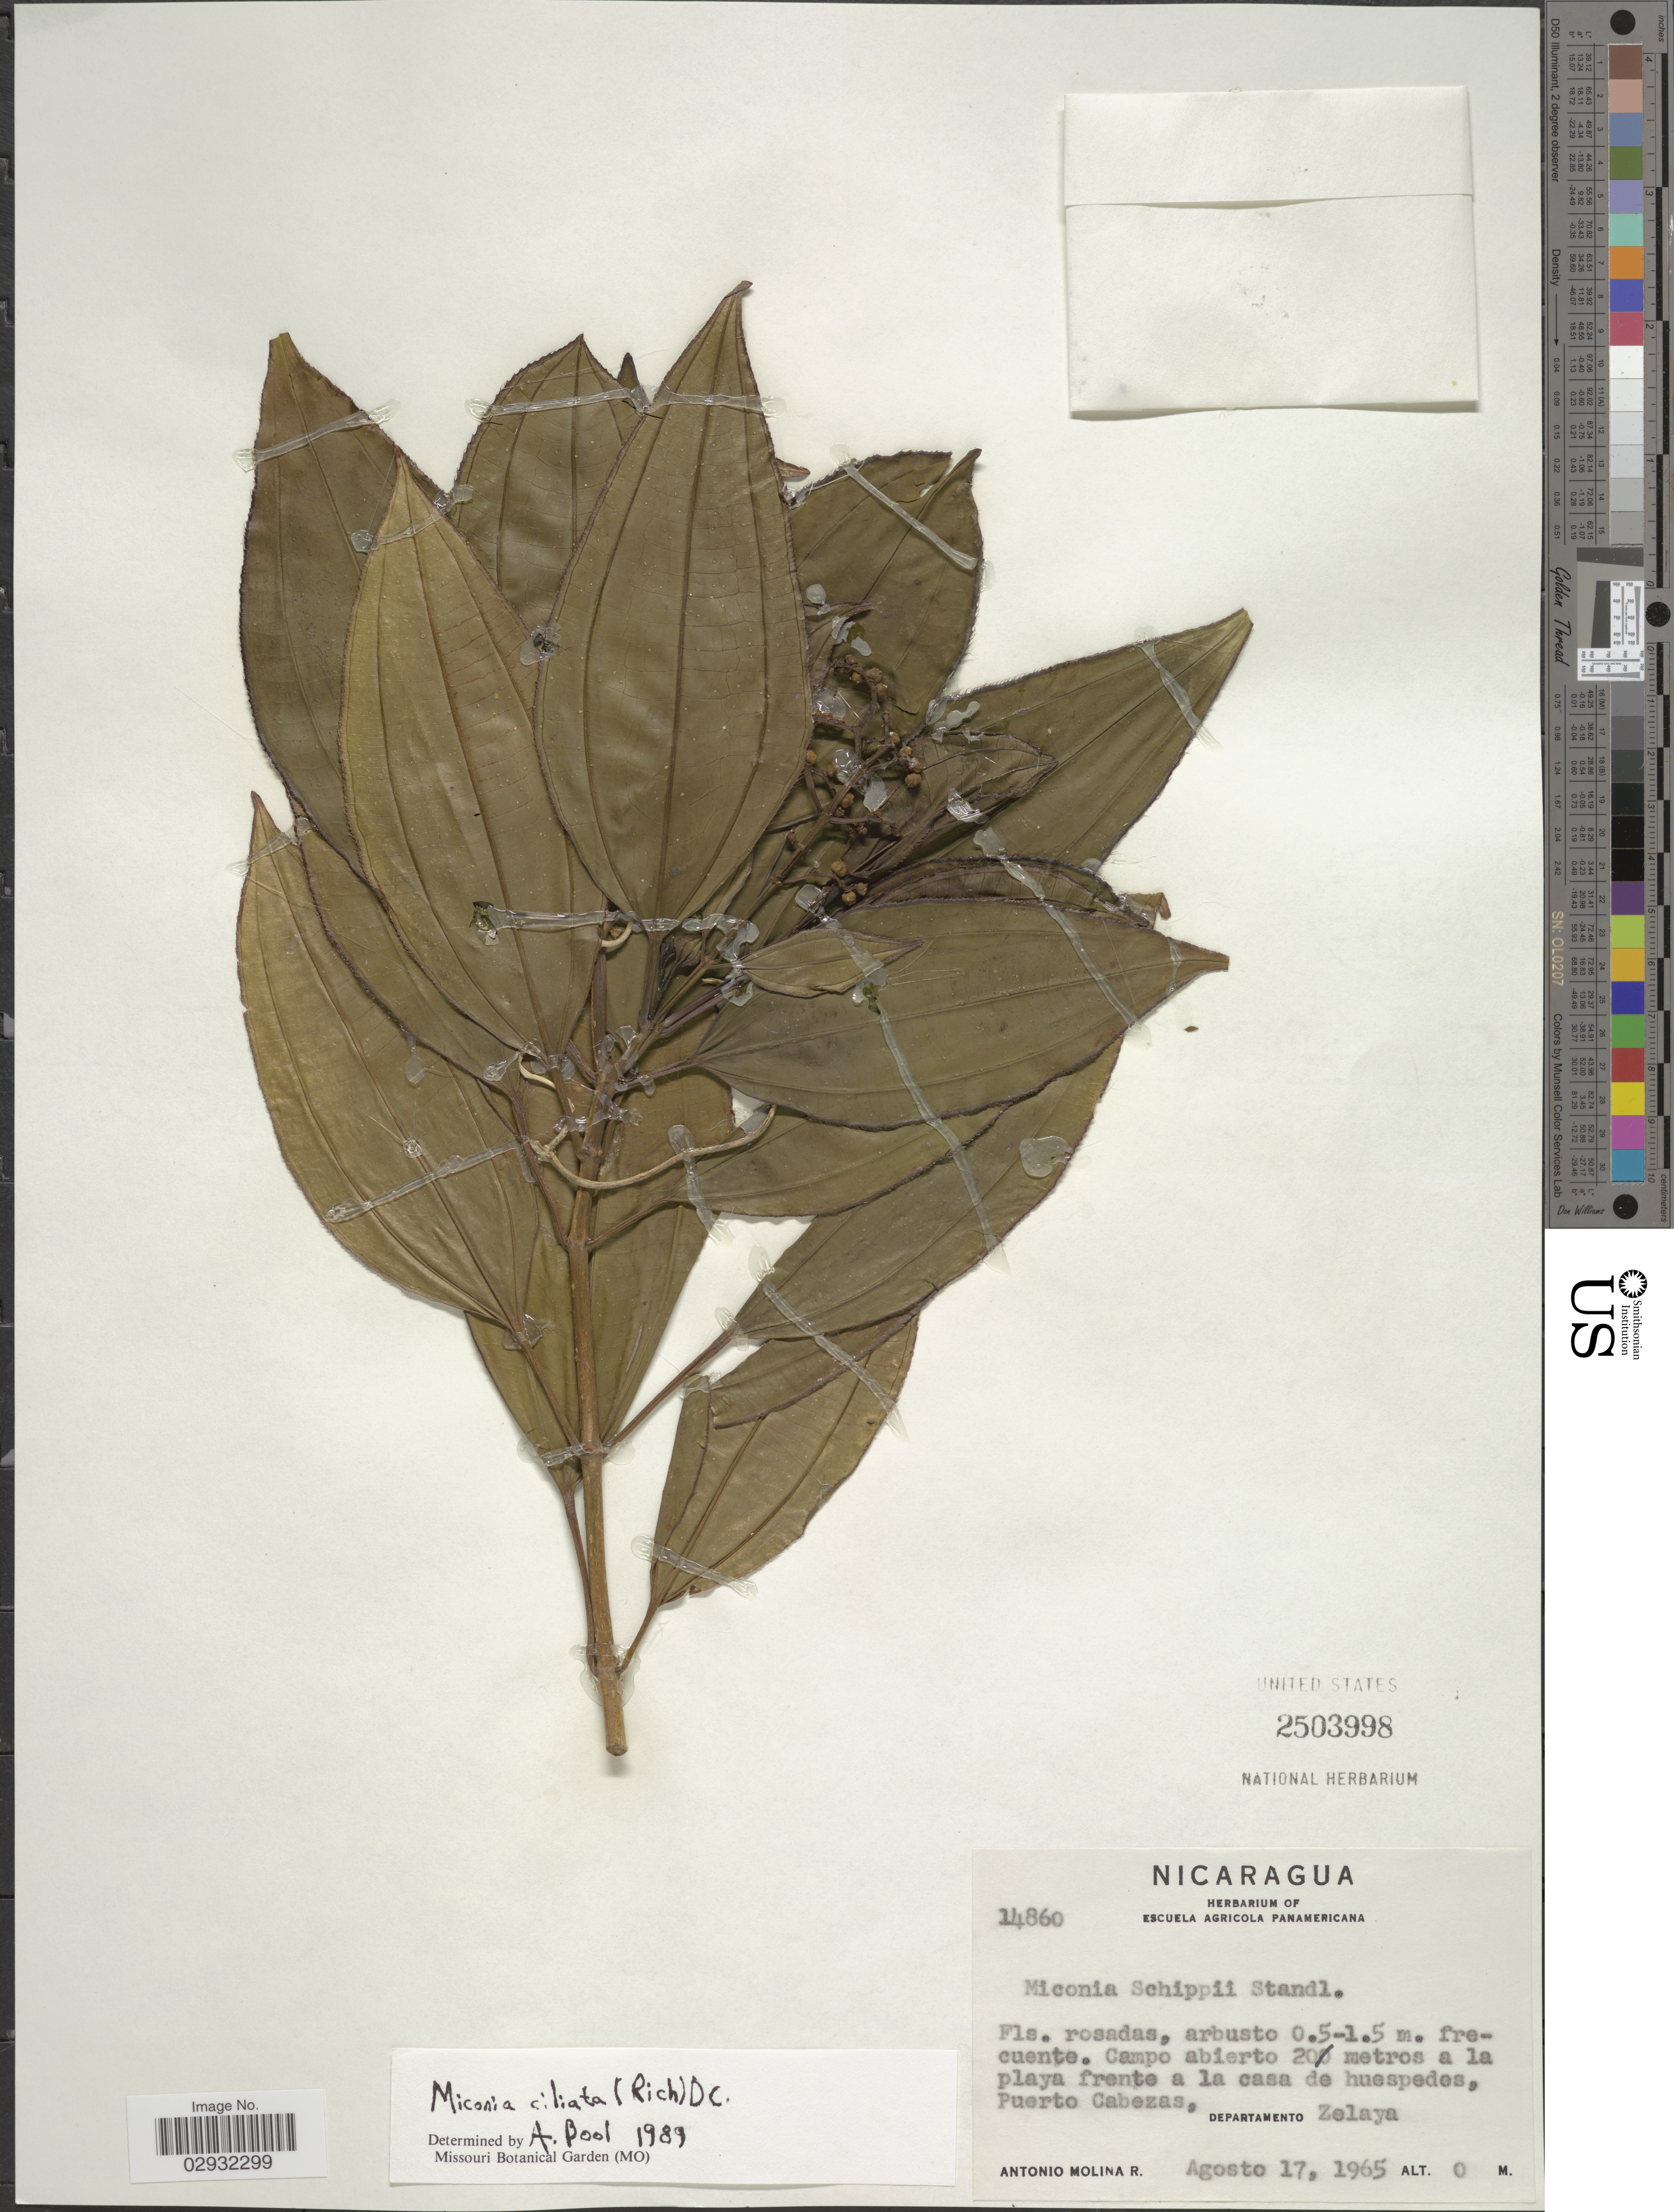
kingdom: Plantae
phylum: Tracheophyta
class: Magnoliopsida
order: Myrtales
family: Melastomataceae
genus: Miconia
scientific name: Miconia ciliata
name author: (Rich.) DC.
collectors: A. Molina R.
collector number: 14860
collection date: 1965-08-17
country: Nicaragua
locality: Campo abierto 20 metros a la playa frente a la casa de huespedes, Puerto Cabezas. Departamento Zelaya.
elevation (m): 0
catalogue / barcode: US 2503998